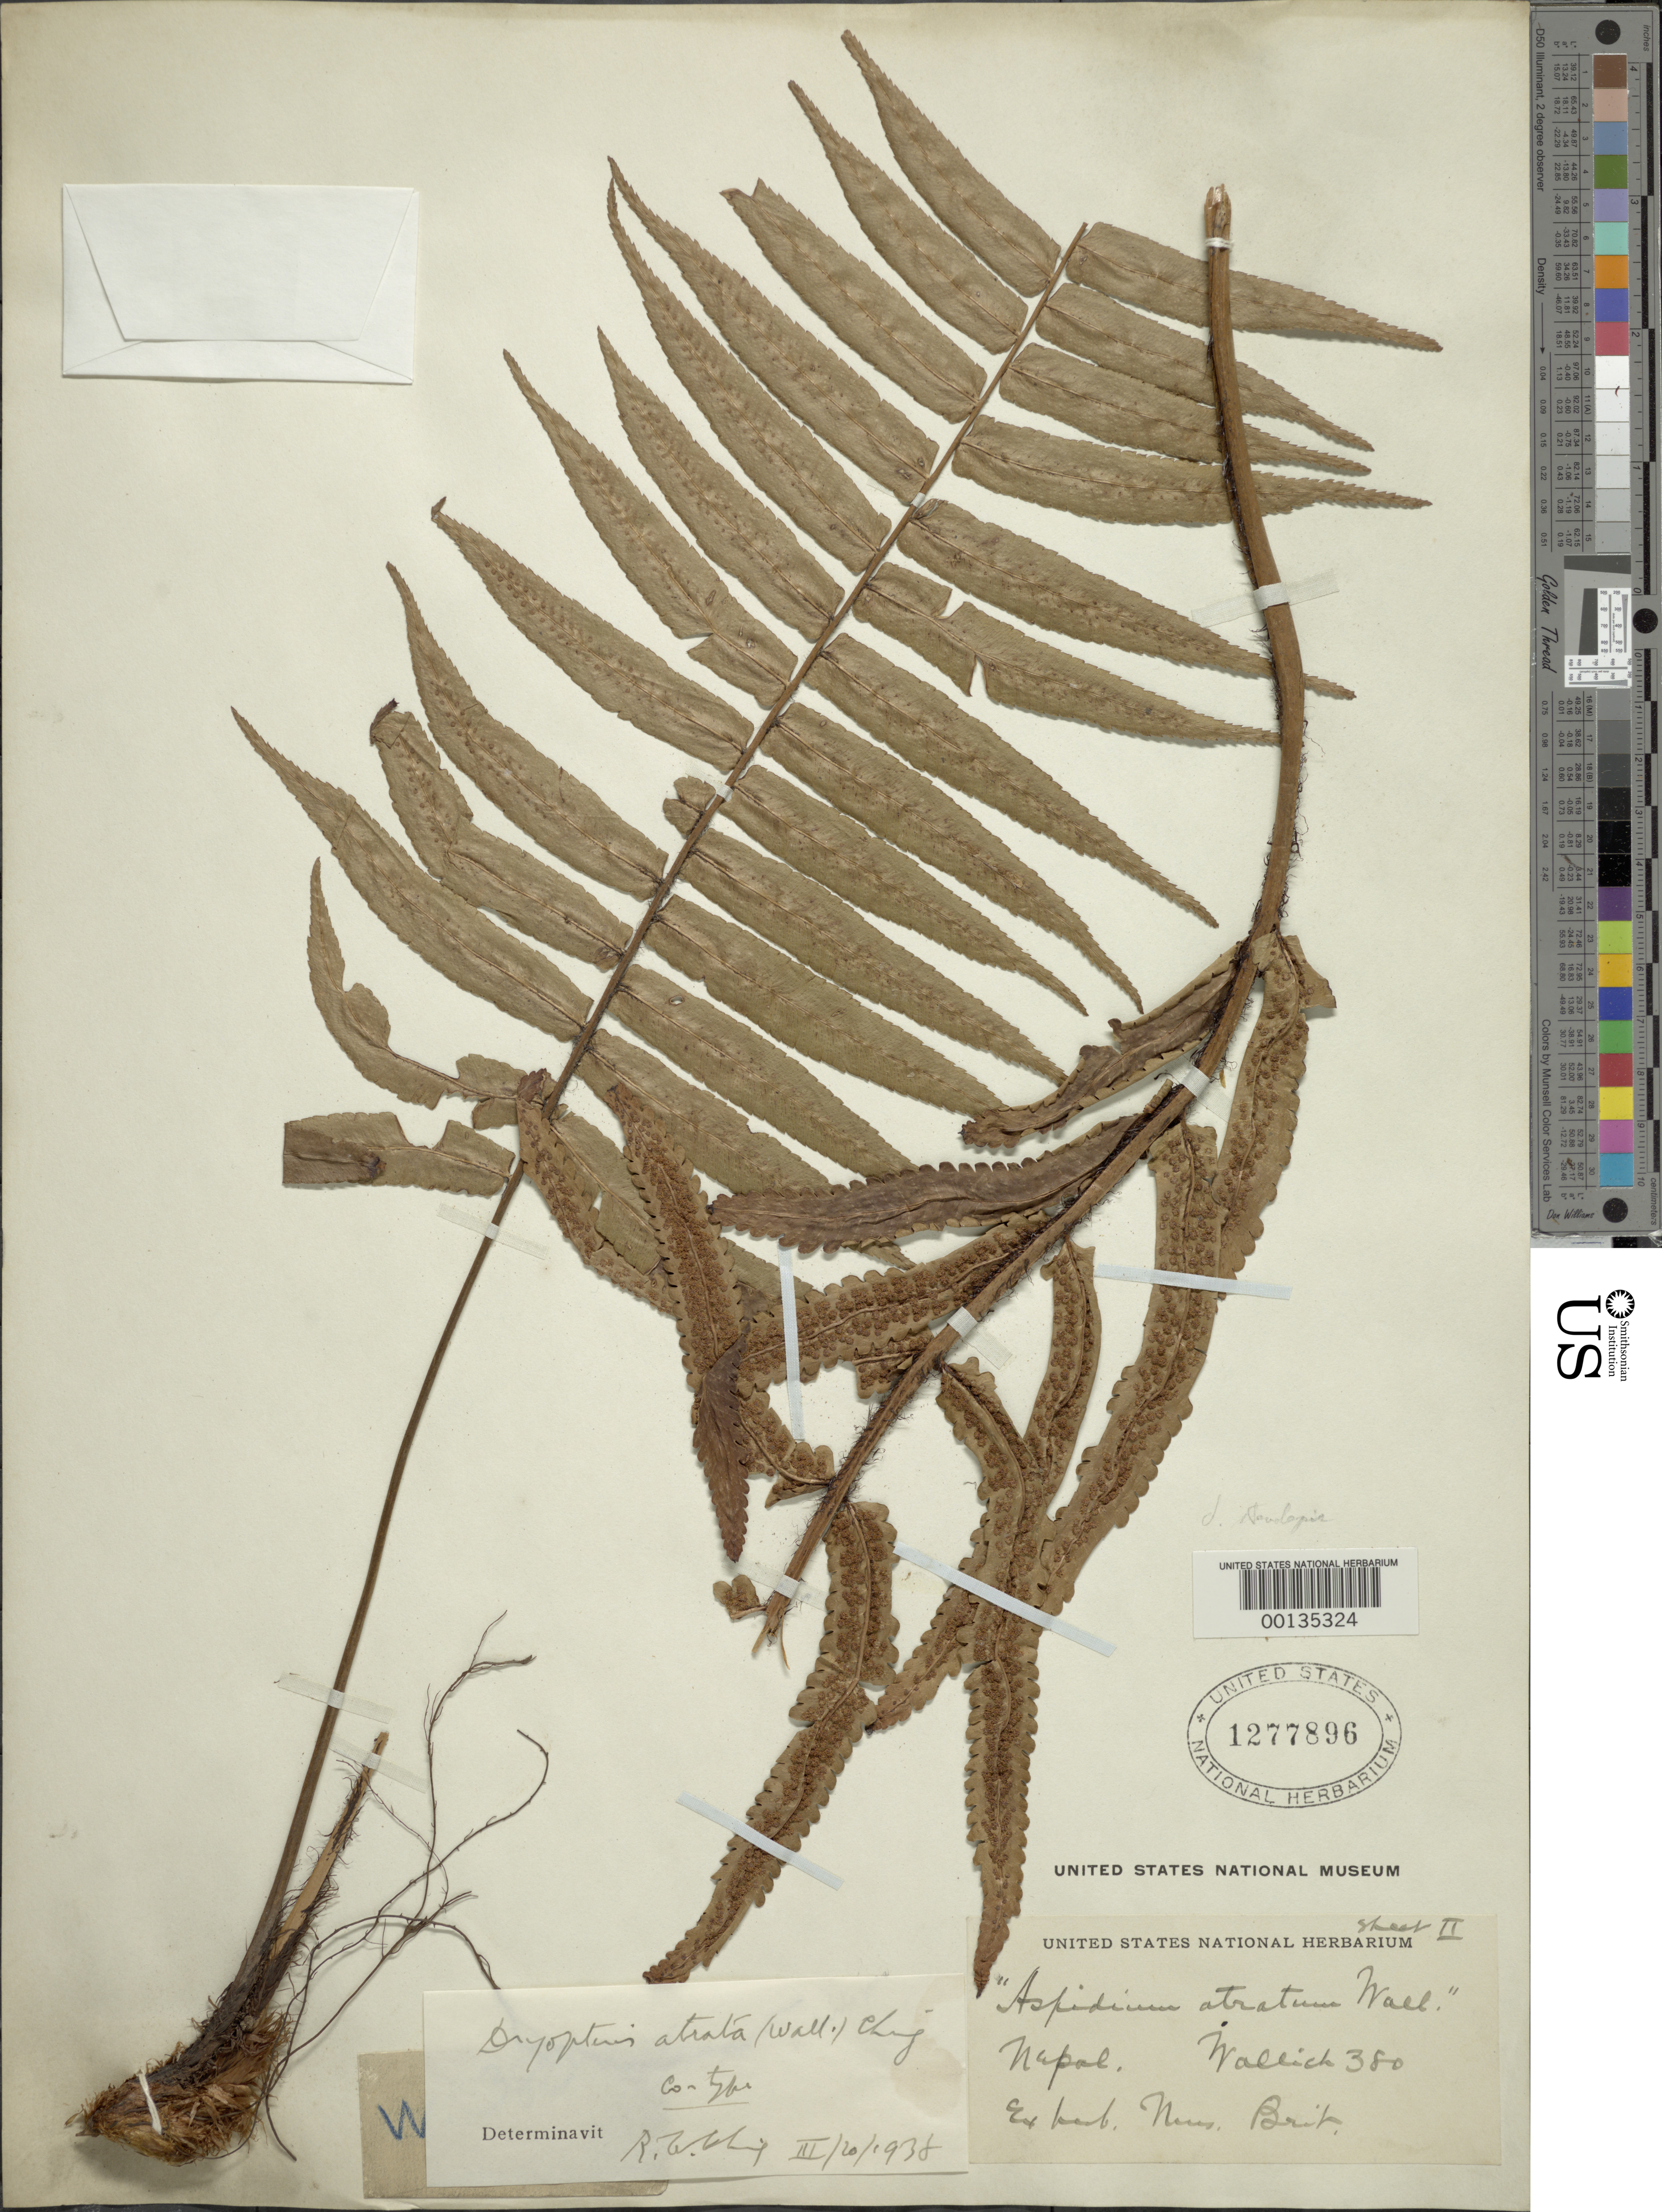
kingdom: Plantae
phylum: Tracheophyta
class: Polypodiopsida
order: Polypodiales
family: Dryopteridaceae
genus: Dryopteris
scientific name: Dryopteris atrata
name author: (Wall. ex Kunze) Ching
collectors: N. Wallich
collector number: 380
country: Nepal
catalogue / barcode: US 1277896